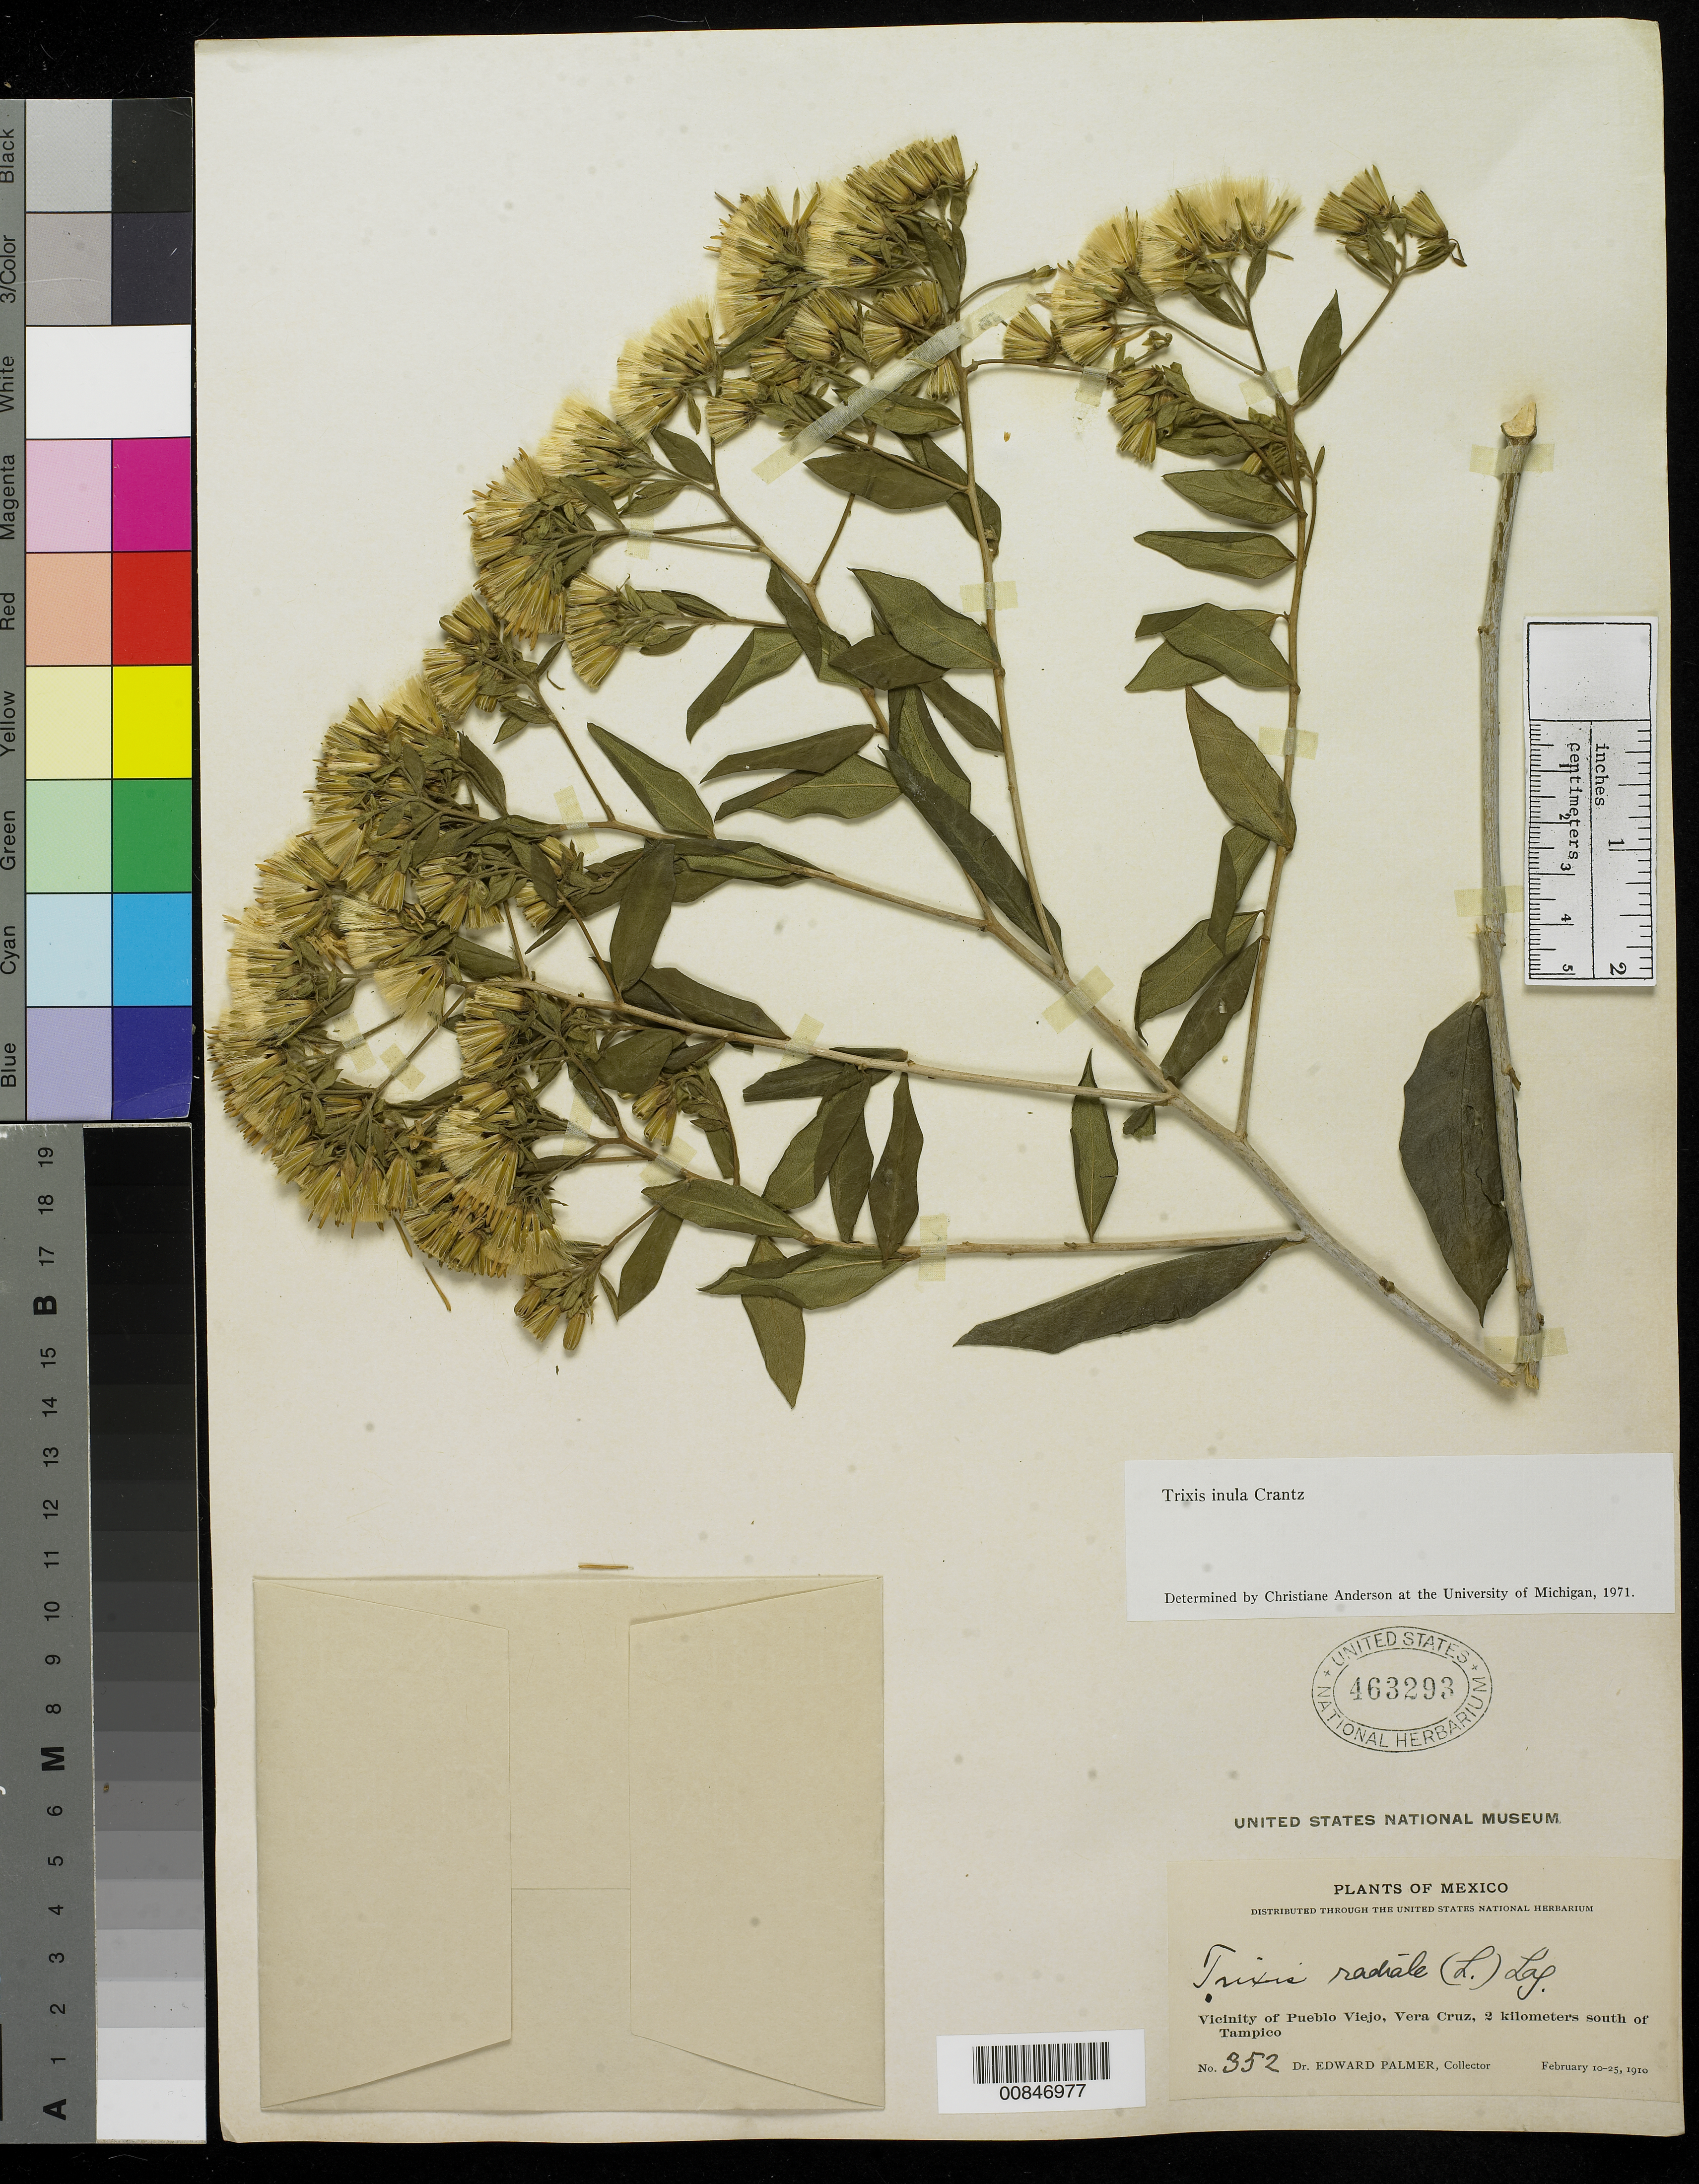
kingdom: Plantae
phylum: Tracheophyta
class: Magnoliopsida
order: Asterales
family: Asteraceae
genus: Trixis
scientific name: Trixis inula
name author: Crantz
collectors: E. Palmer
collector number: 352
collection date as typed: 10 Feb 1910 to 25 Feb 1910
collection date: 1910-02-10/1910-02-25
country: Mexico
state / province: Veracruz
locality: Vicinity of Pueblo Viejo, Veracruz, 2 kilometers south of Tampico.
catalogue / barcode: US 463293